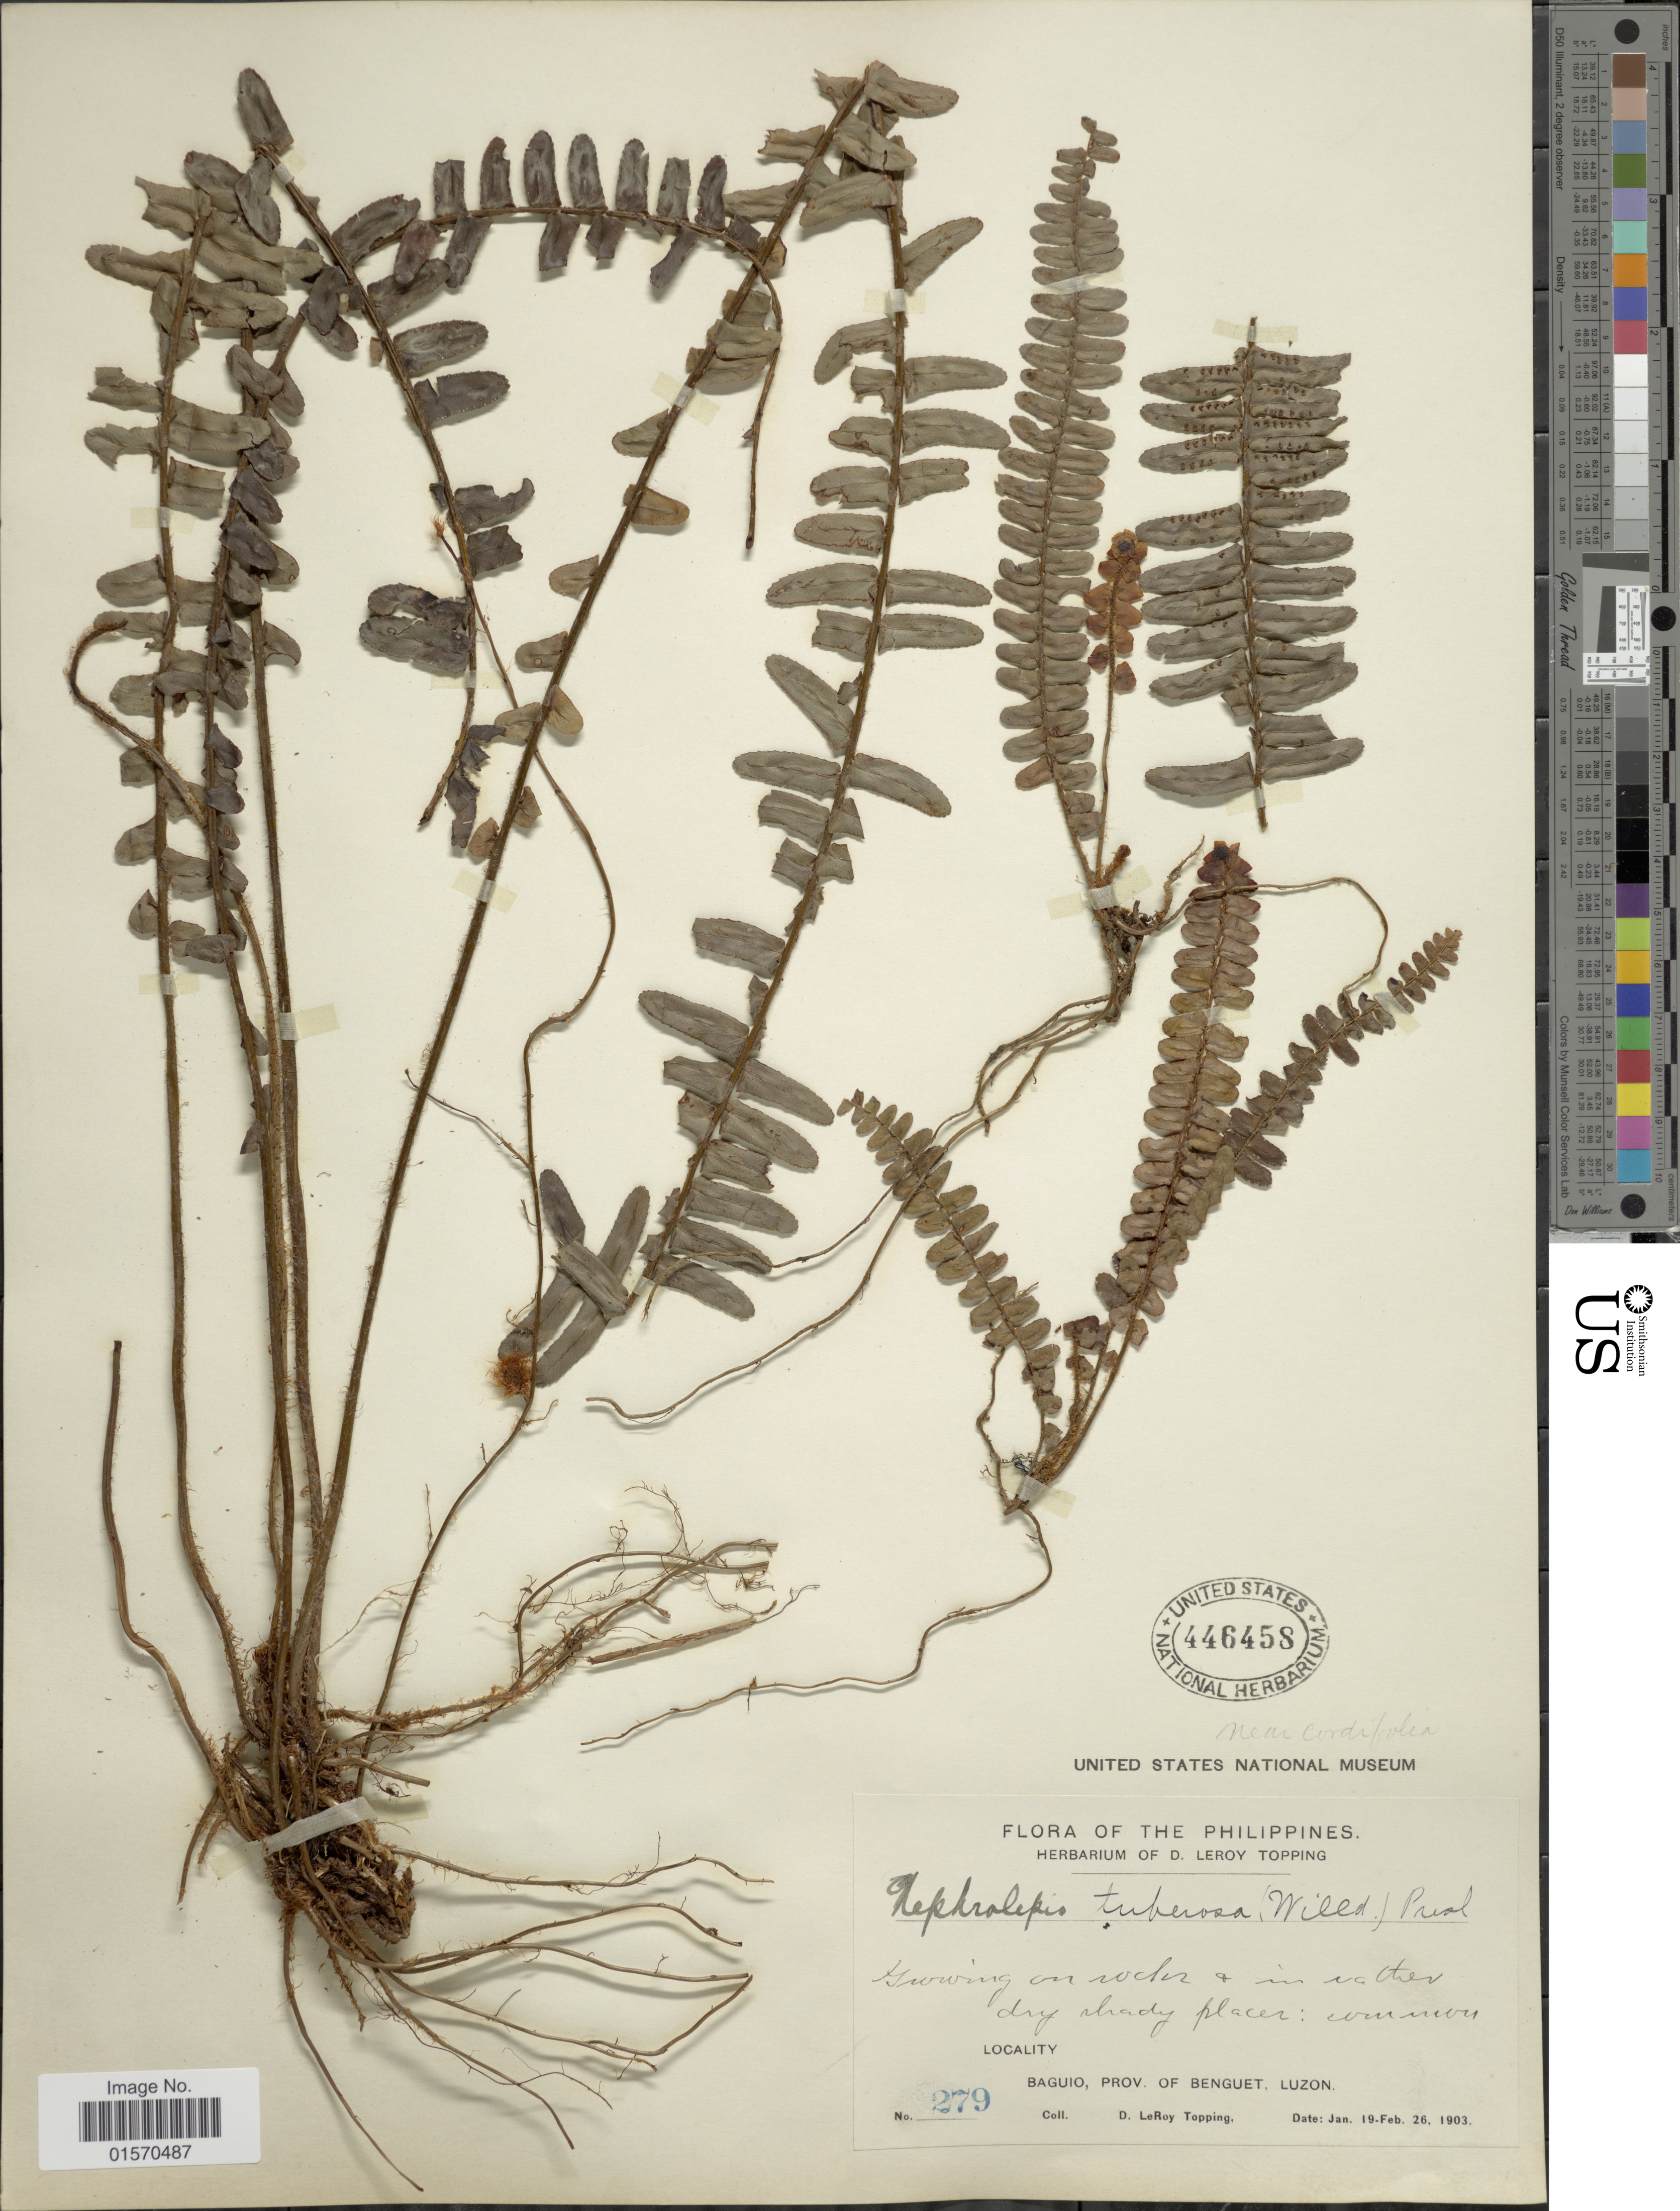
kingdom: Plantae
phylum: Tracheophyta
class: Polypodiopsida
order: Polypodiales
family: Nephrolepidaceae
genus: Nephrolepis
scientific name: Nephrolepis cordifolia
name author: (L.) C. Presl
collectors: D. L. Topping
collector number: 279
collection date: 1903-01-19/1903-02-26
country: Philippines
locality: Baguio, Prov. of Benguet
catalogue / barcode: US 446458